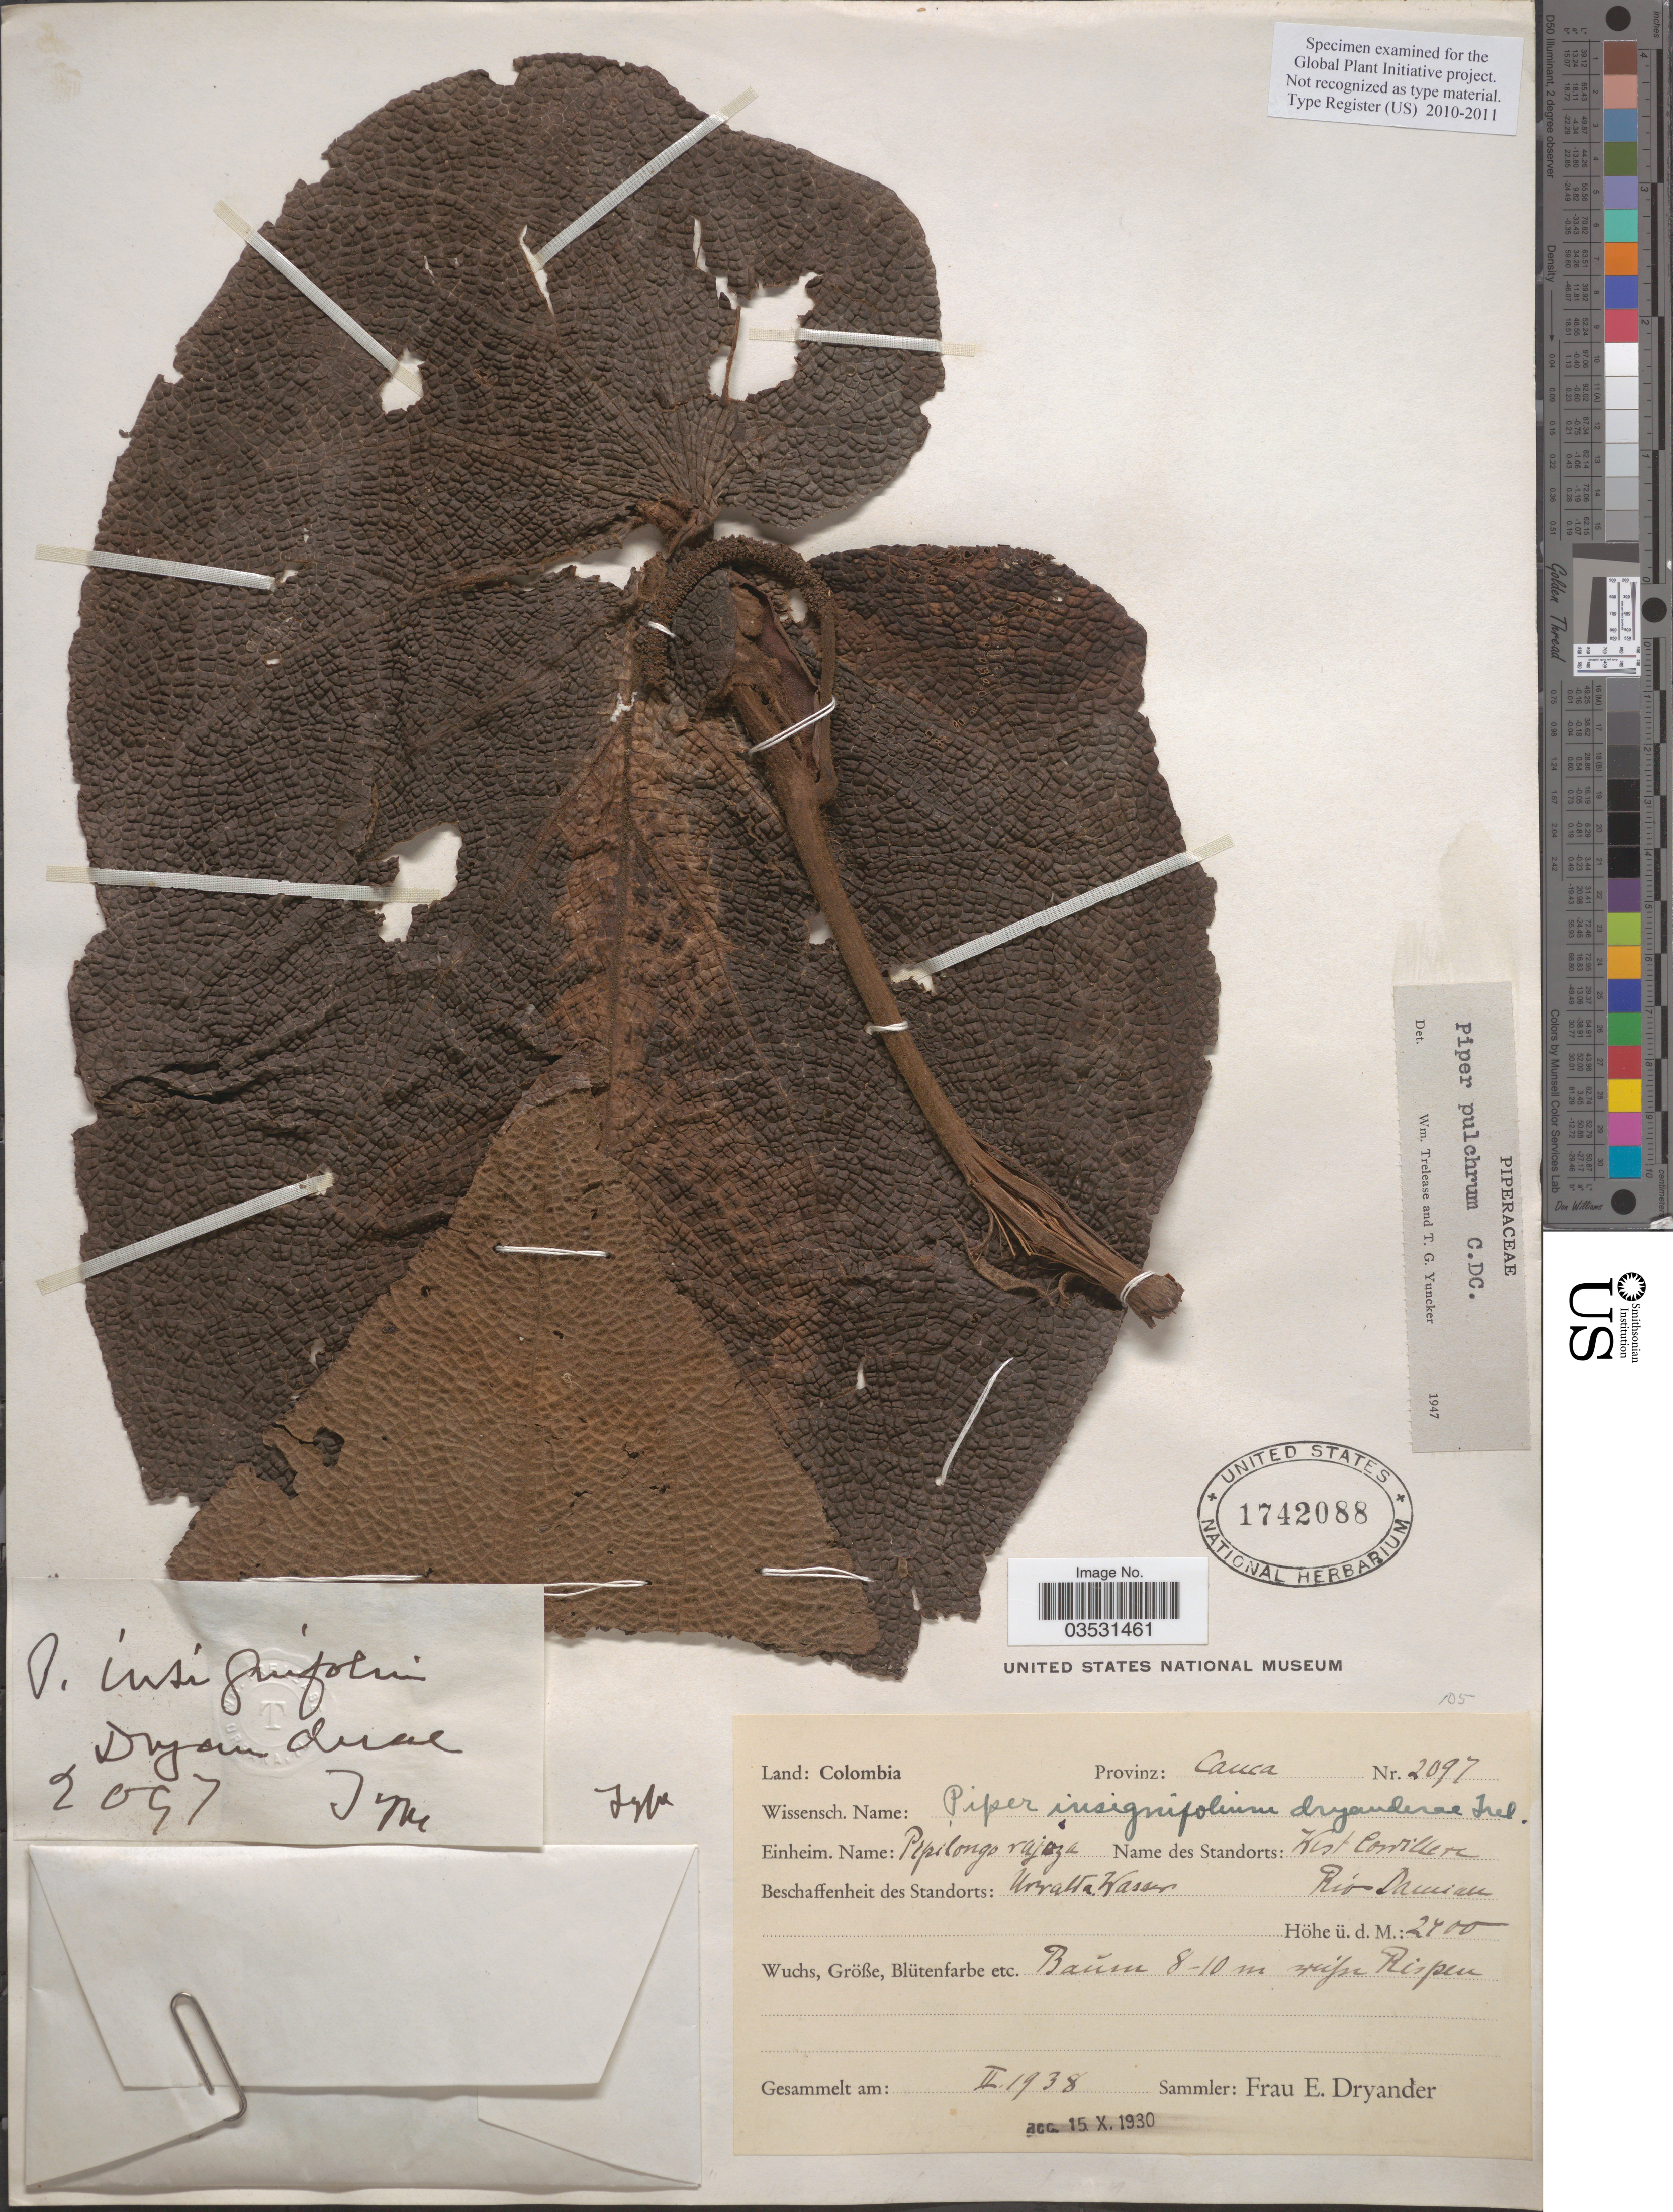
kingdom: Plantae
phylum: Tracheophyta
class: Magnoliopsida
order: Piperales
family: Piperaceae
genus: Piper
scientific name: Piper pulchrum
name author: C. DC.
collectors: F. Dryander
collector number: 2097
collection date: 1938-02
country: Colombia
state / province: Cauca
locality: Urwald u. Wasser [interpreted]. Río Damian.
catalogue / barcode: US 1742088